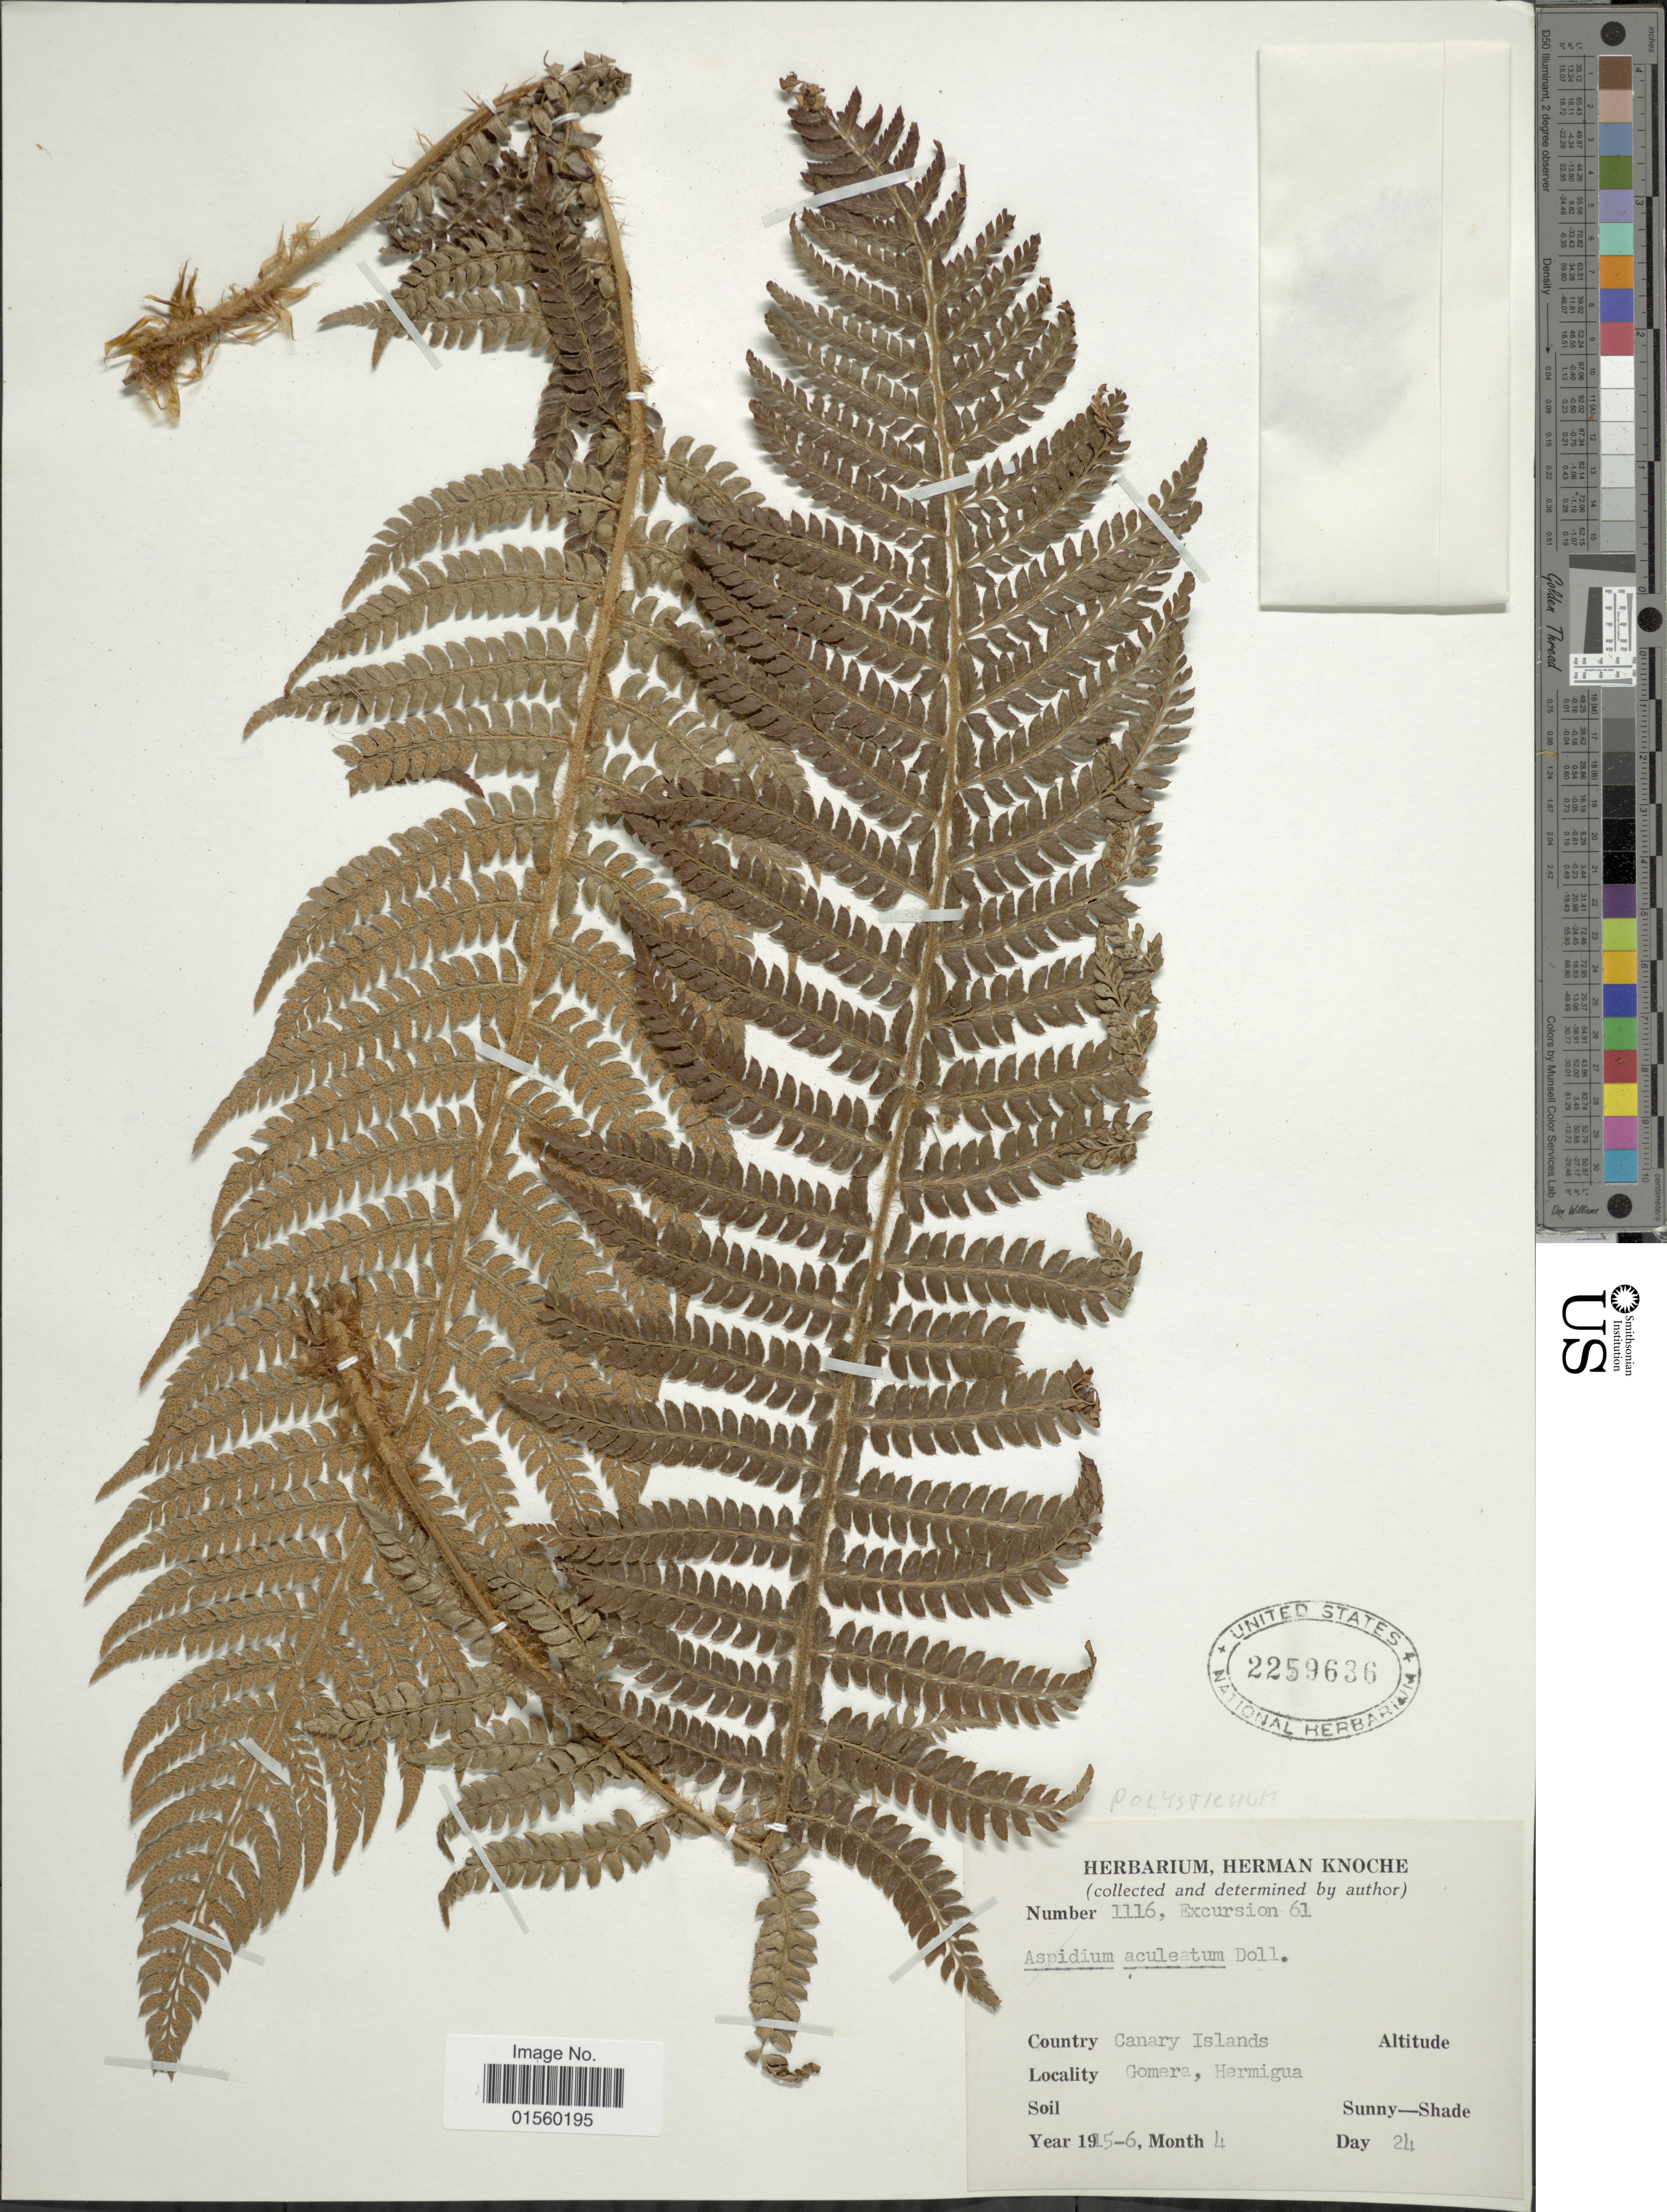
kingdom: Plantae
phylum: Tracheophyta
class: Polypodiopsida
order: Polypodiales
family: Dryopteridaceae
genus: Polystichum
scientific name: Polystichum setiferum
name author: (Forssk.) Moore ex Woynar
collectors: Doll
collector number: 1116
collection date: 1915-04-24/1916-04-24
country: Spain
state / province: Canarias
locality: Canary Islands, Gomera, Hermigua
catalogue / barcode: US 2259636